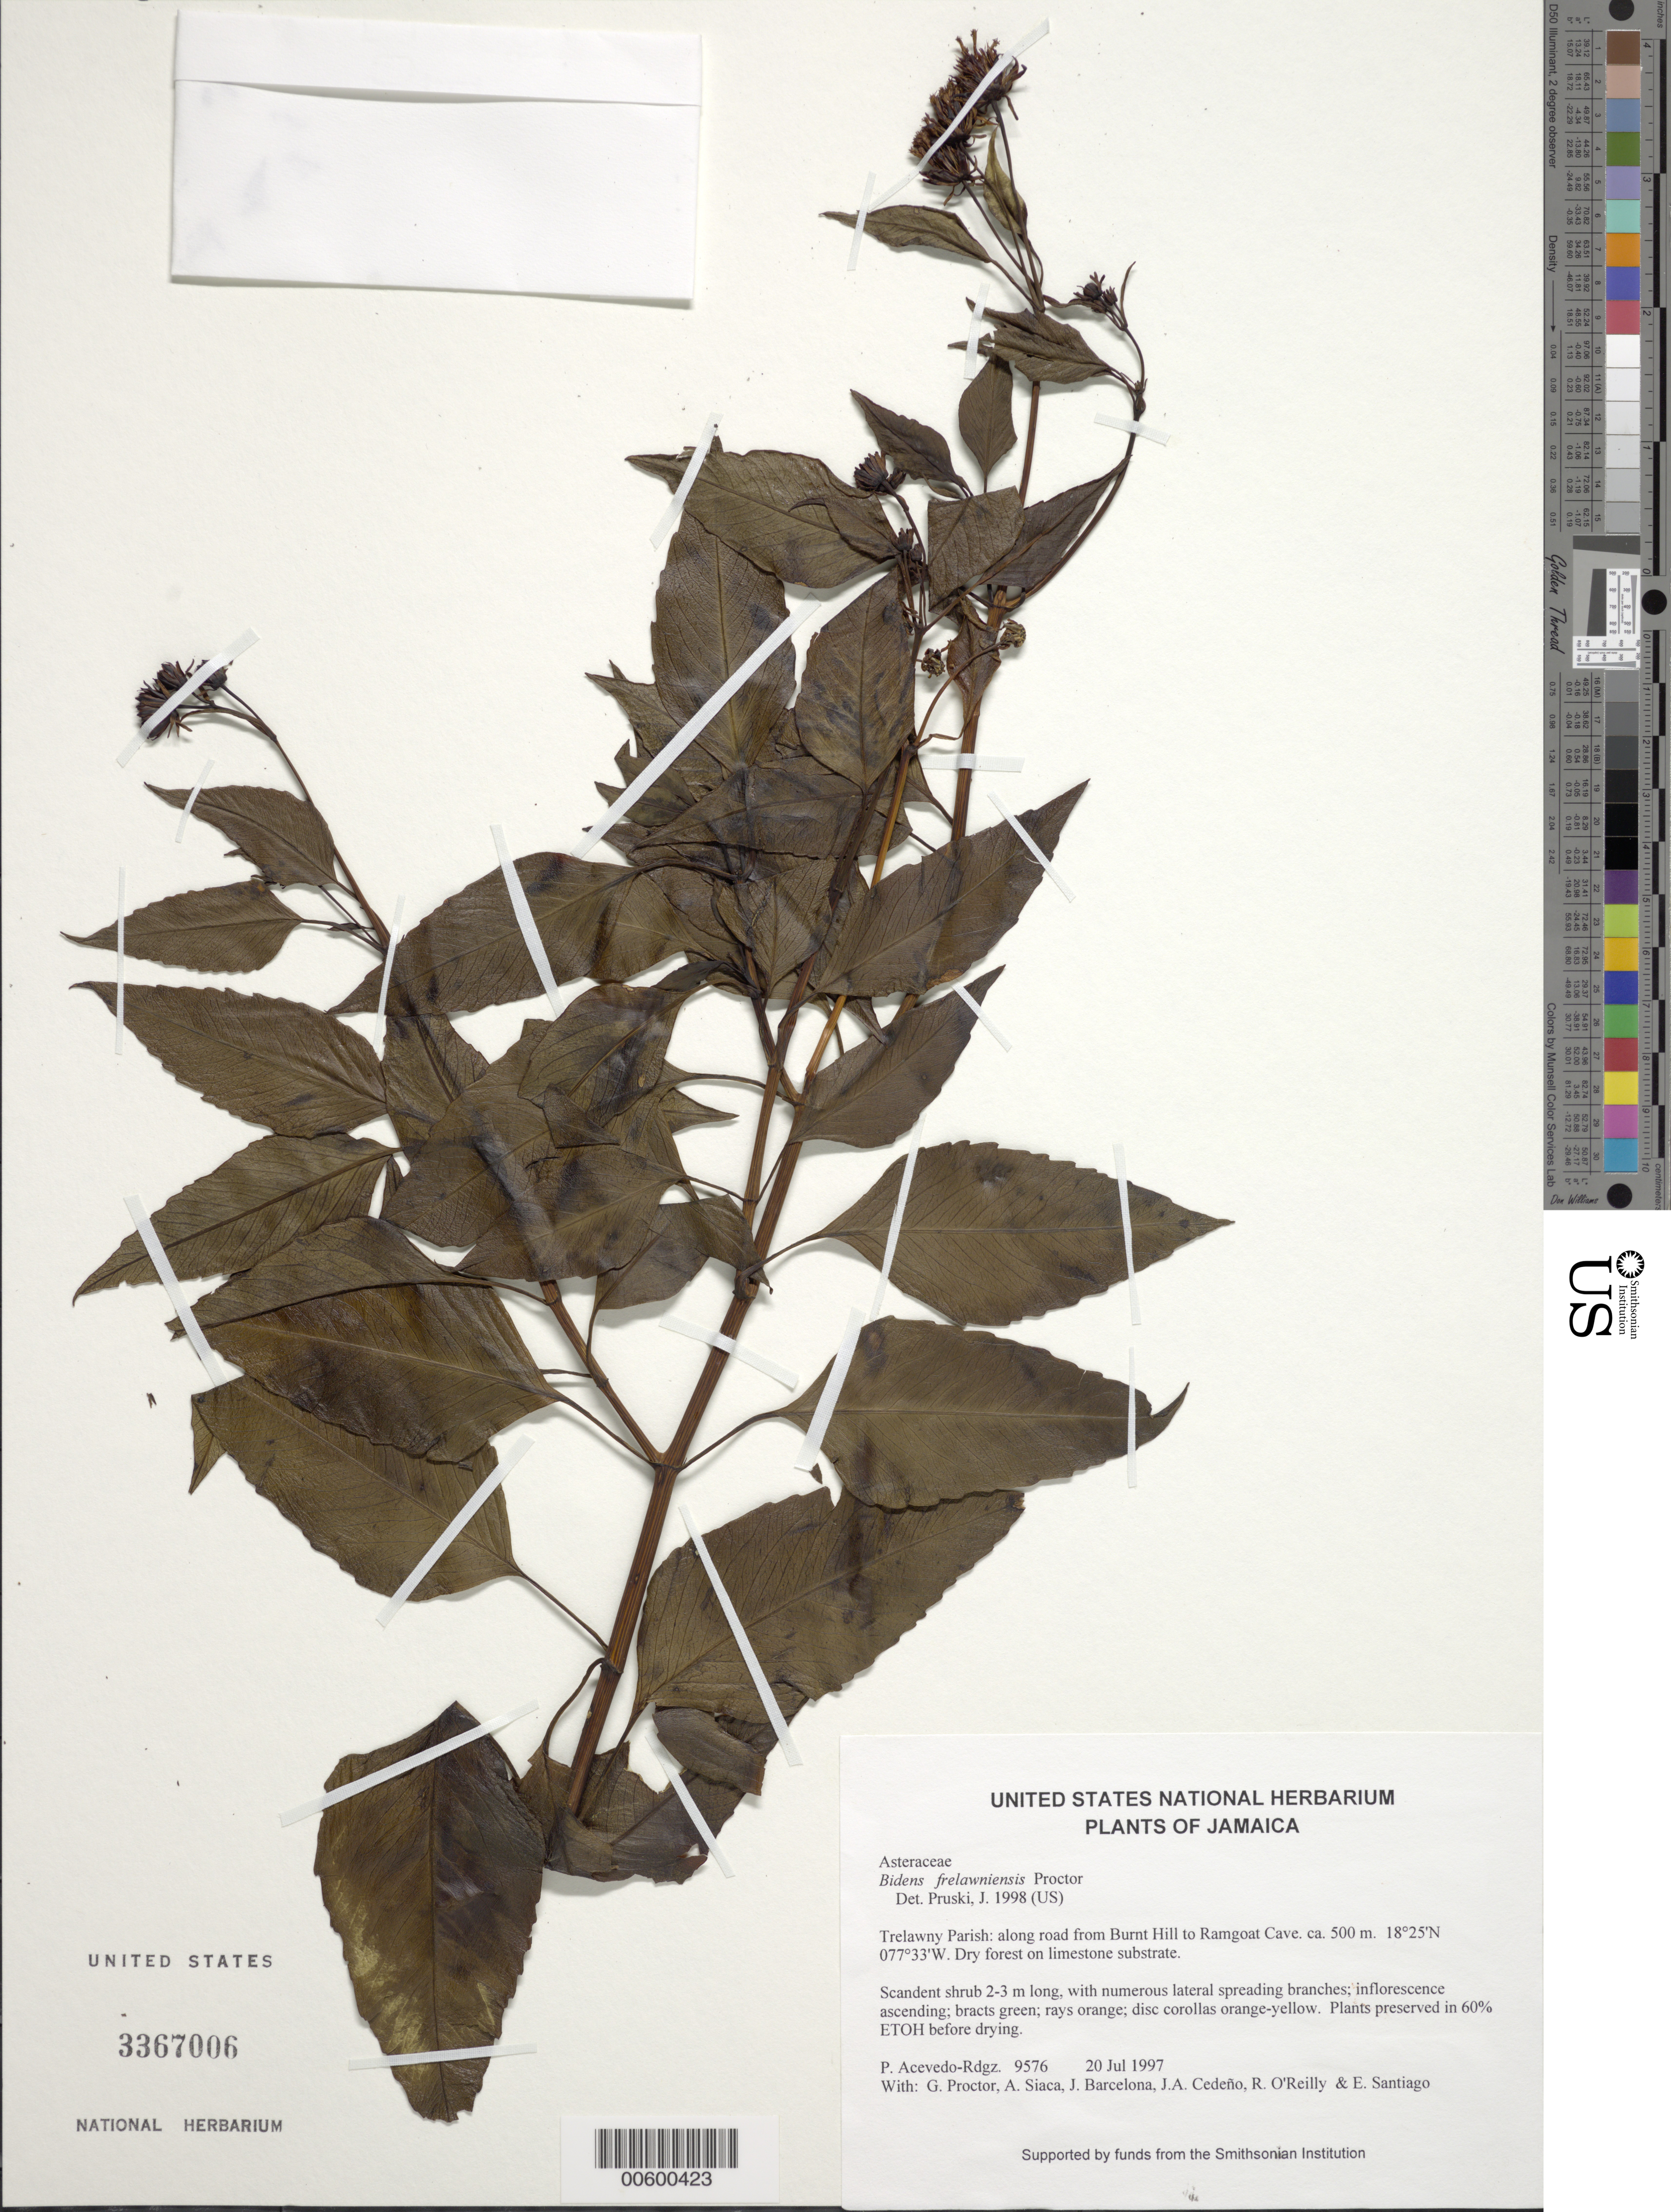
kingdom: Plantae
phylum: Tracheophyta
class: Magnoliopsida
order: Asterales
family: Asteraceae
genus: Bidens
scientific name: Bidens trelawniensis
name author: Proctor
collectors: P. Acevedo-Rodr., G. R. Proctor, A. Siaca, J. Barcelona, J. A. Cedeño M. & R. O'Reilly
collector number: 9576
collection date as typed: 20 Jul 1997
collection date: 1997-07-20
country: Jamaica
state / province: Trelawny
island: Jamaica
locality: Trelawny Parish: along road from Burnt Hill to Ramgoat Cave.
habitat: Dry forest on limestone substrate.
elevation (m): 500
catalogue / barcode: US 3367006